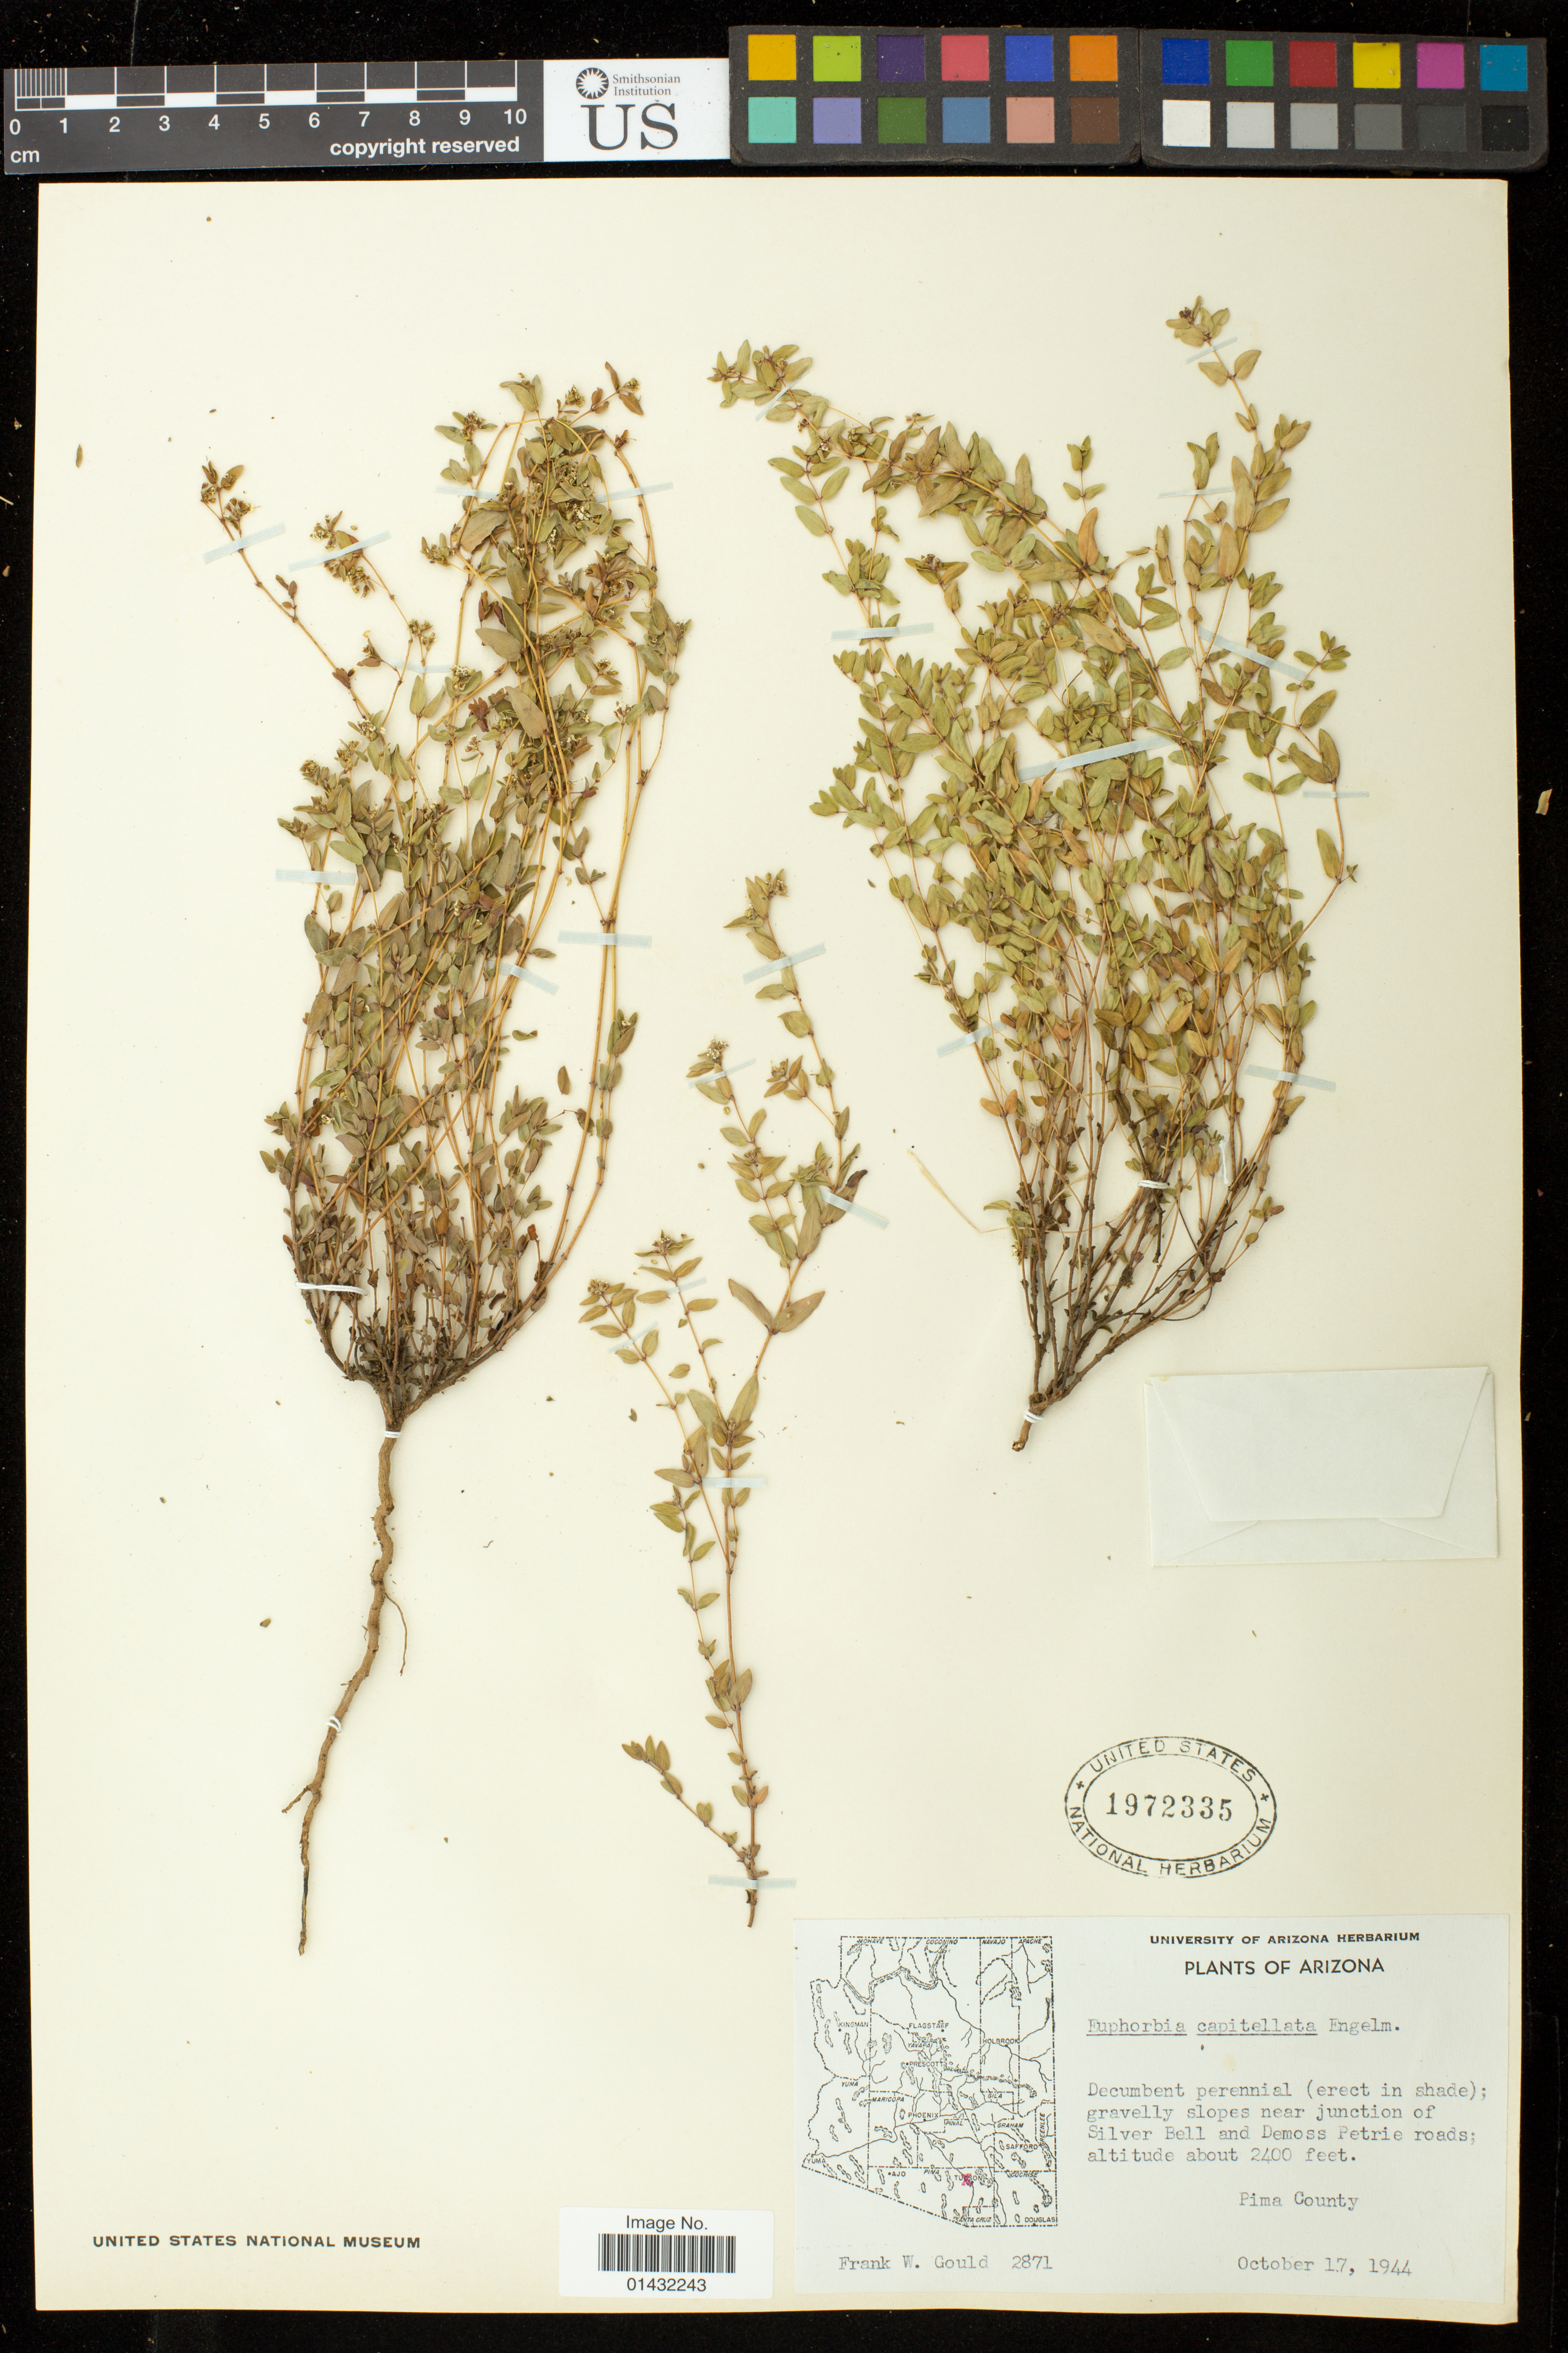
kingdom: Plantae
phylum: Tracheophyta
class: Magnoliopsida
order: Malpighiales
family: Euphorbiaceae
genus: Euphorbia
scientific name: Euphorbia capitellata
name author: Engelm. in Emory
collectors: F. W. Gould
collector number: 2871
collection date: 1944-10-17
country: United States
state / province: Arizona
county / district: Pima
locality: Near junction of Silver Bell and Demoss Petrie roads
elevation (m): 732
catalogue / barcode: US 1972335